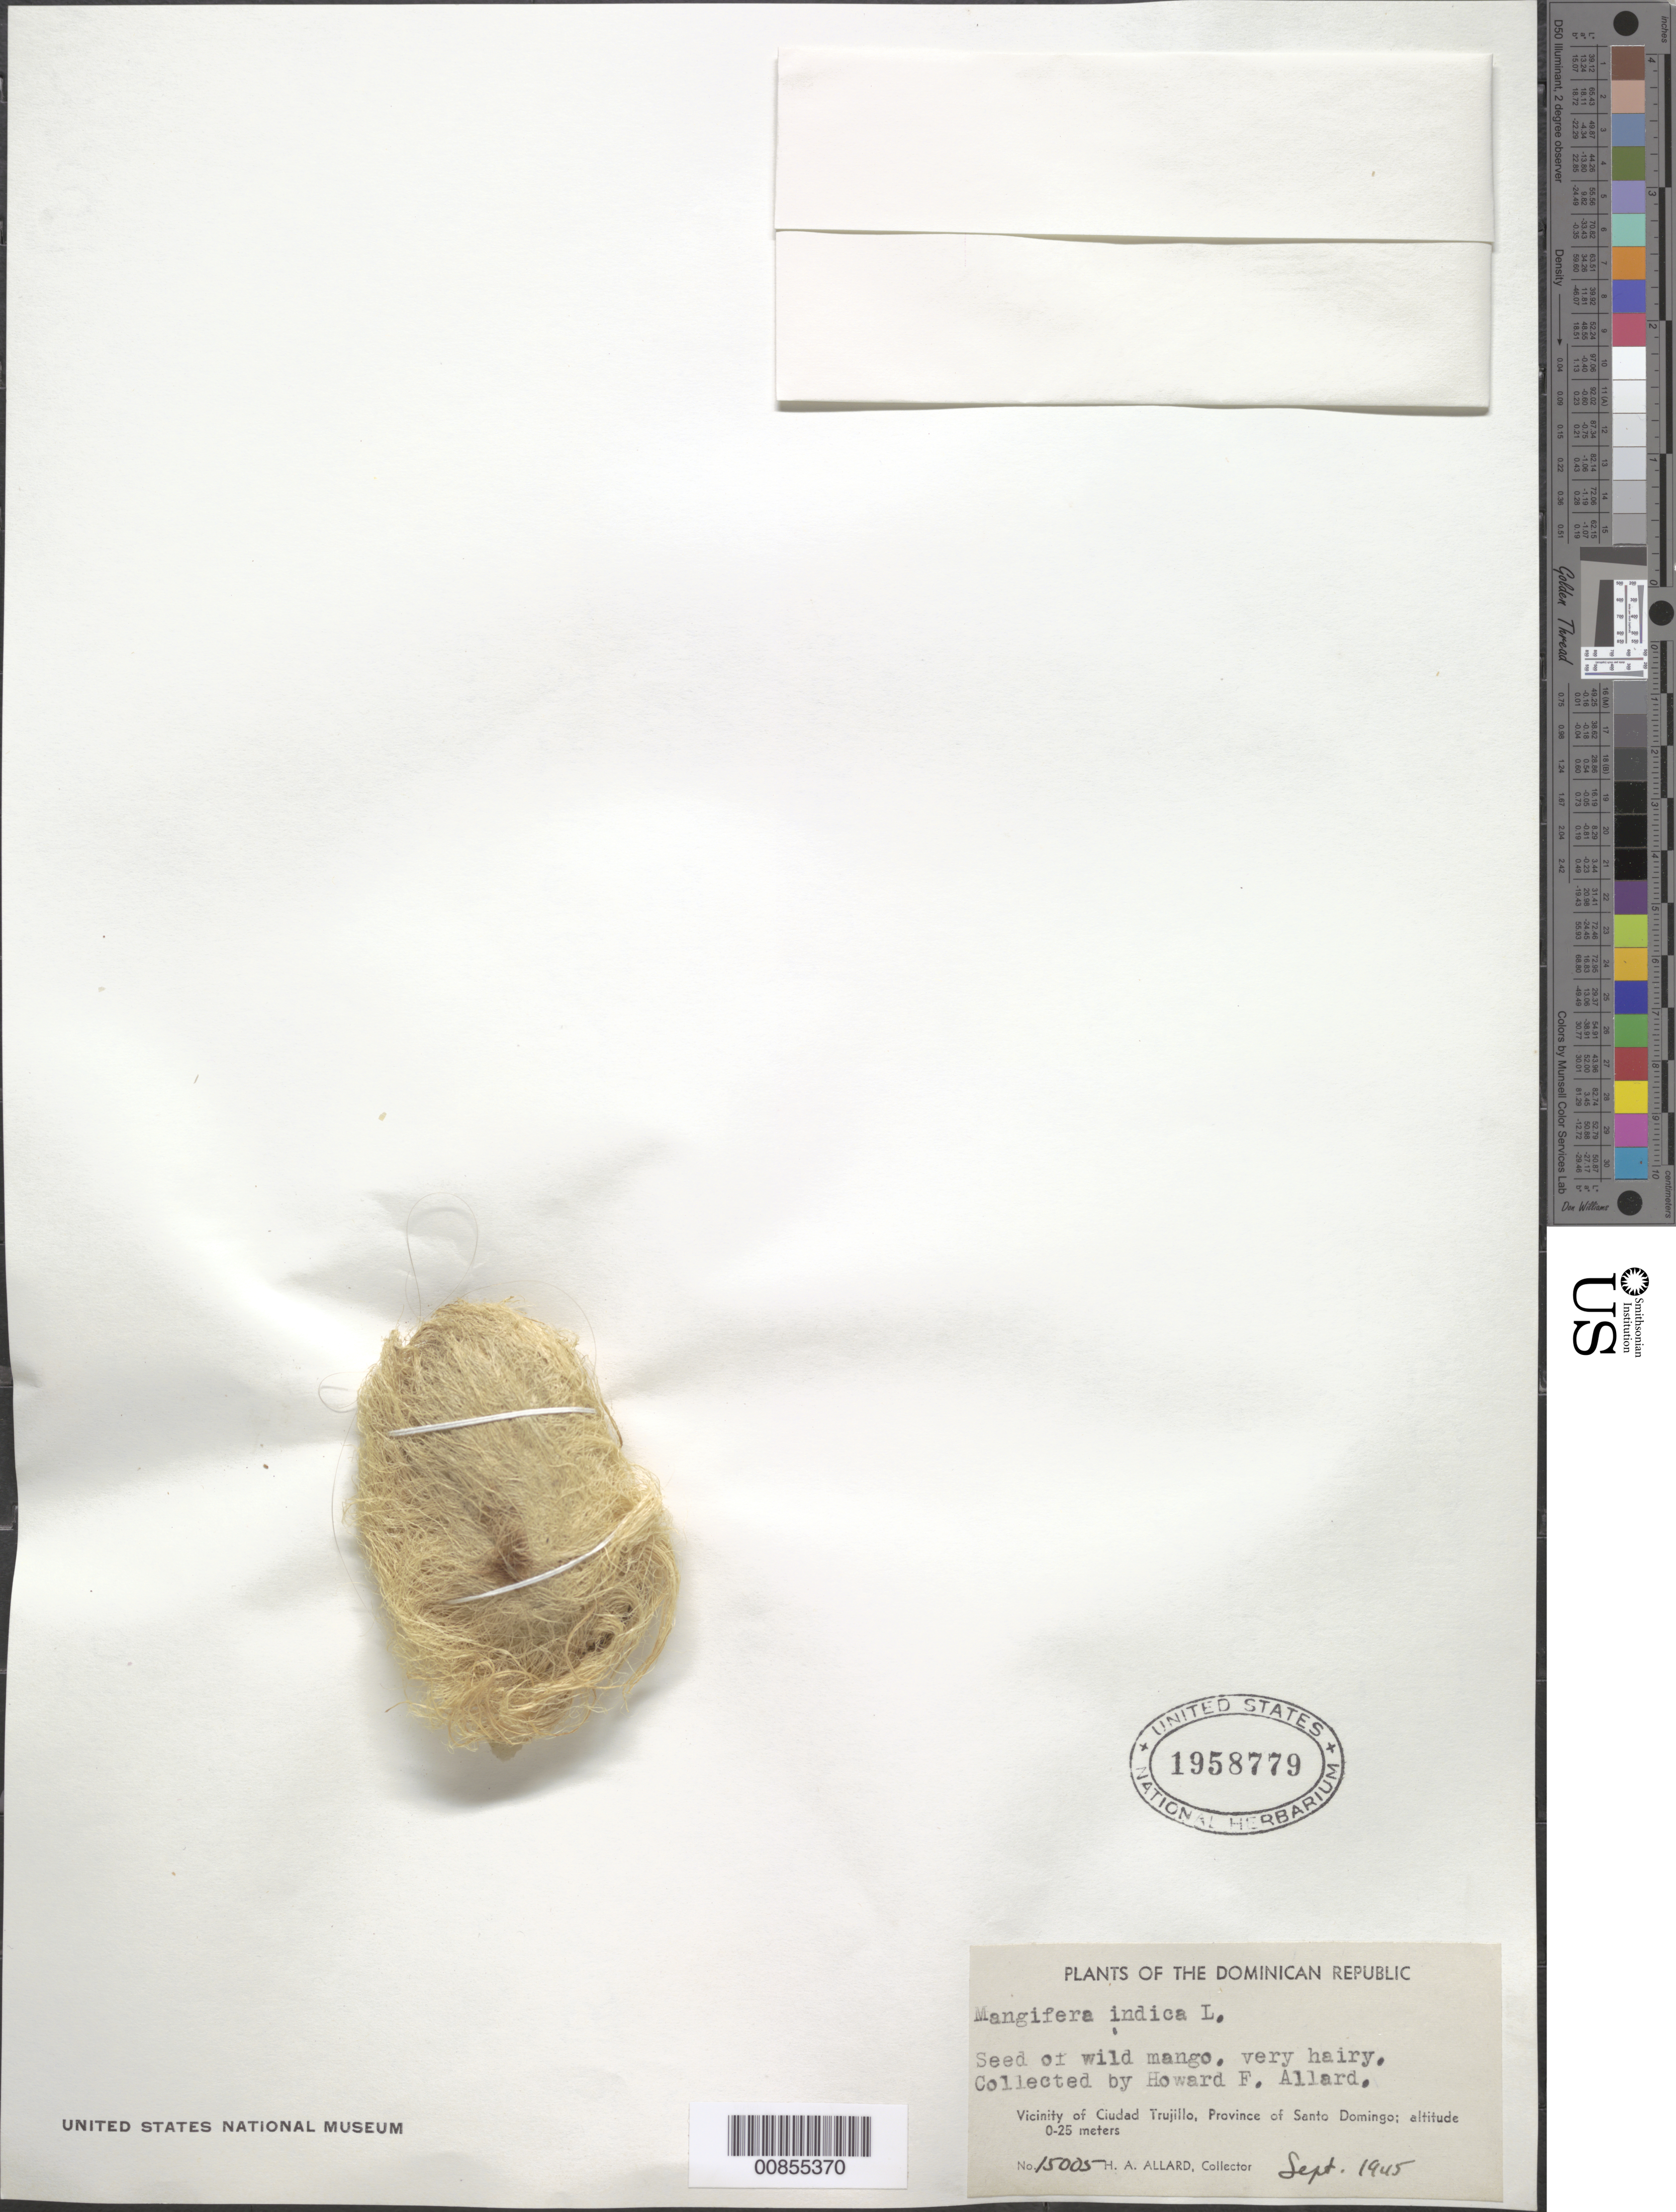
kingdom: Plantae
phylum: Tracheophyta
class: Magnoliopsida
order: Sapindales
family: Anacardiaceae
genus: Mangifera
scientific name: Mangifera indica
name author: L.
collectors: H. A. Allard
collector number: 15005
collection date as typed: Sep 1945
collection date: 1945-09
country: Dominican Republic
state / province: Distrito Nacional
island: Hispaniola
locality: Vicinity of Santo Domingo City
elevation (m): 0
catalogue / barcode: US 1958779